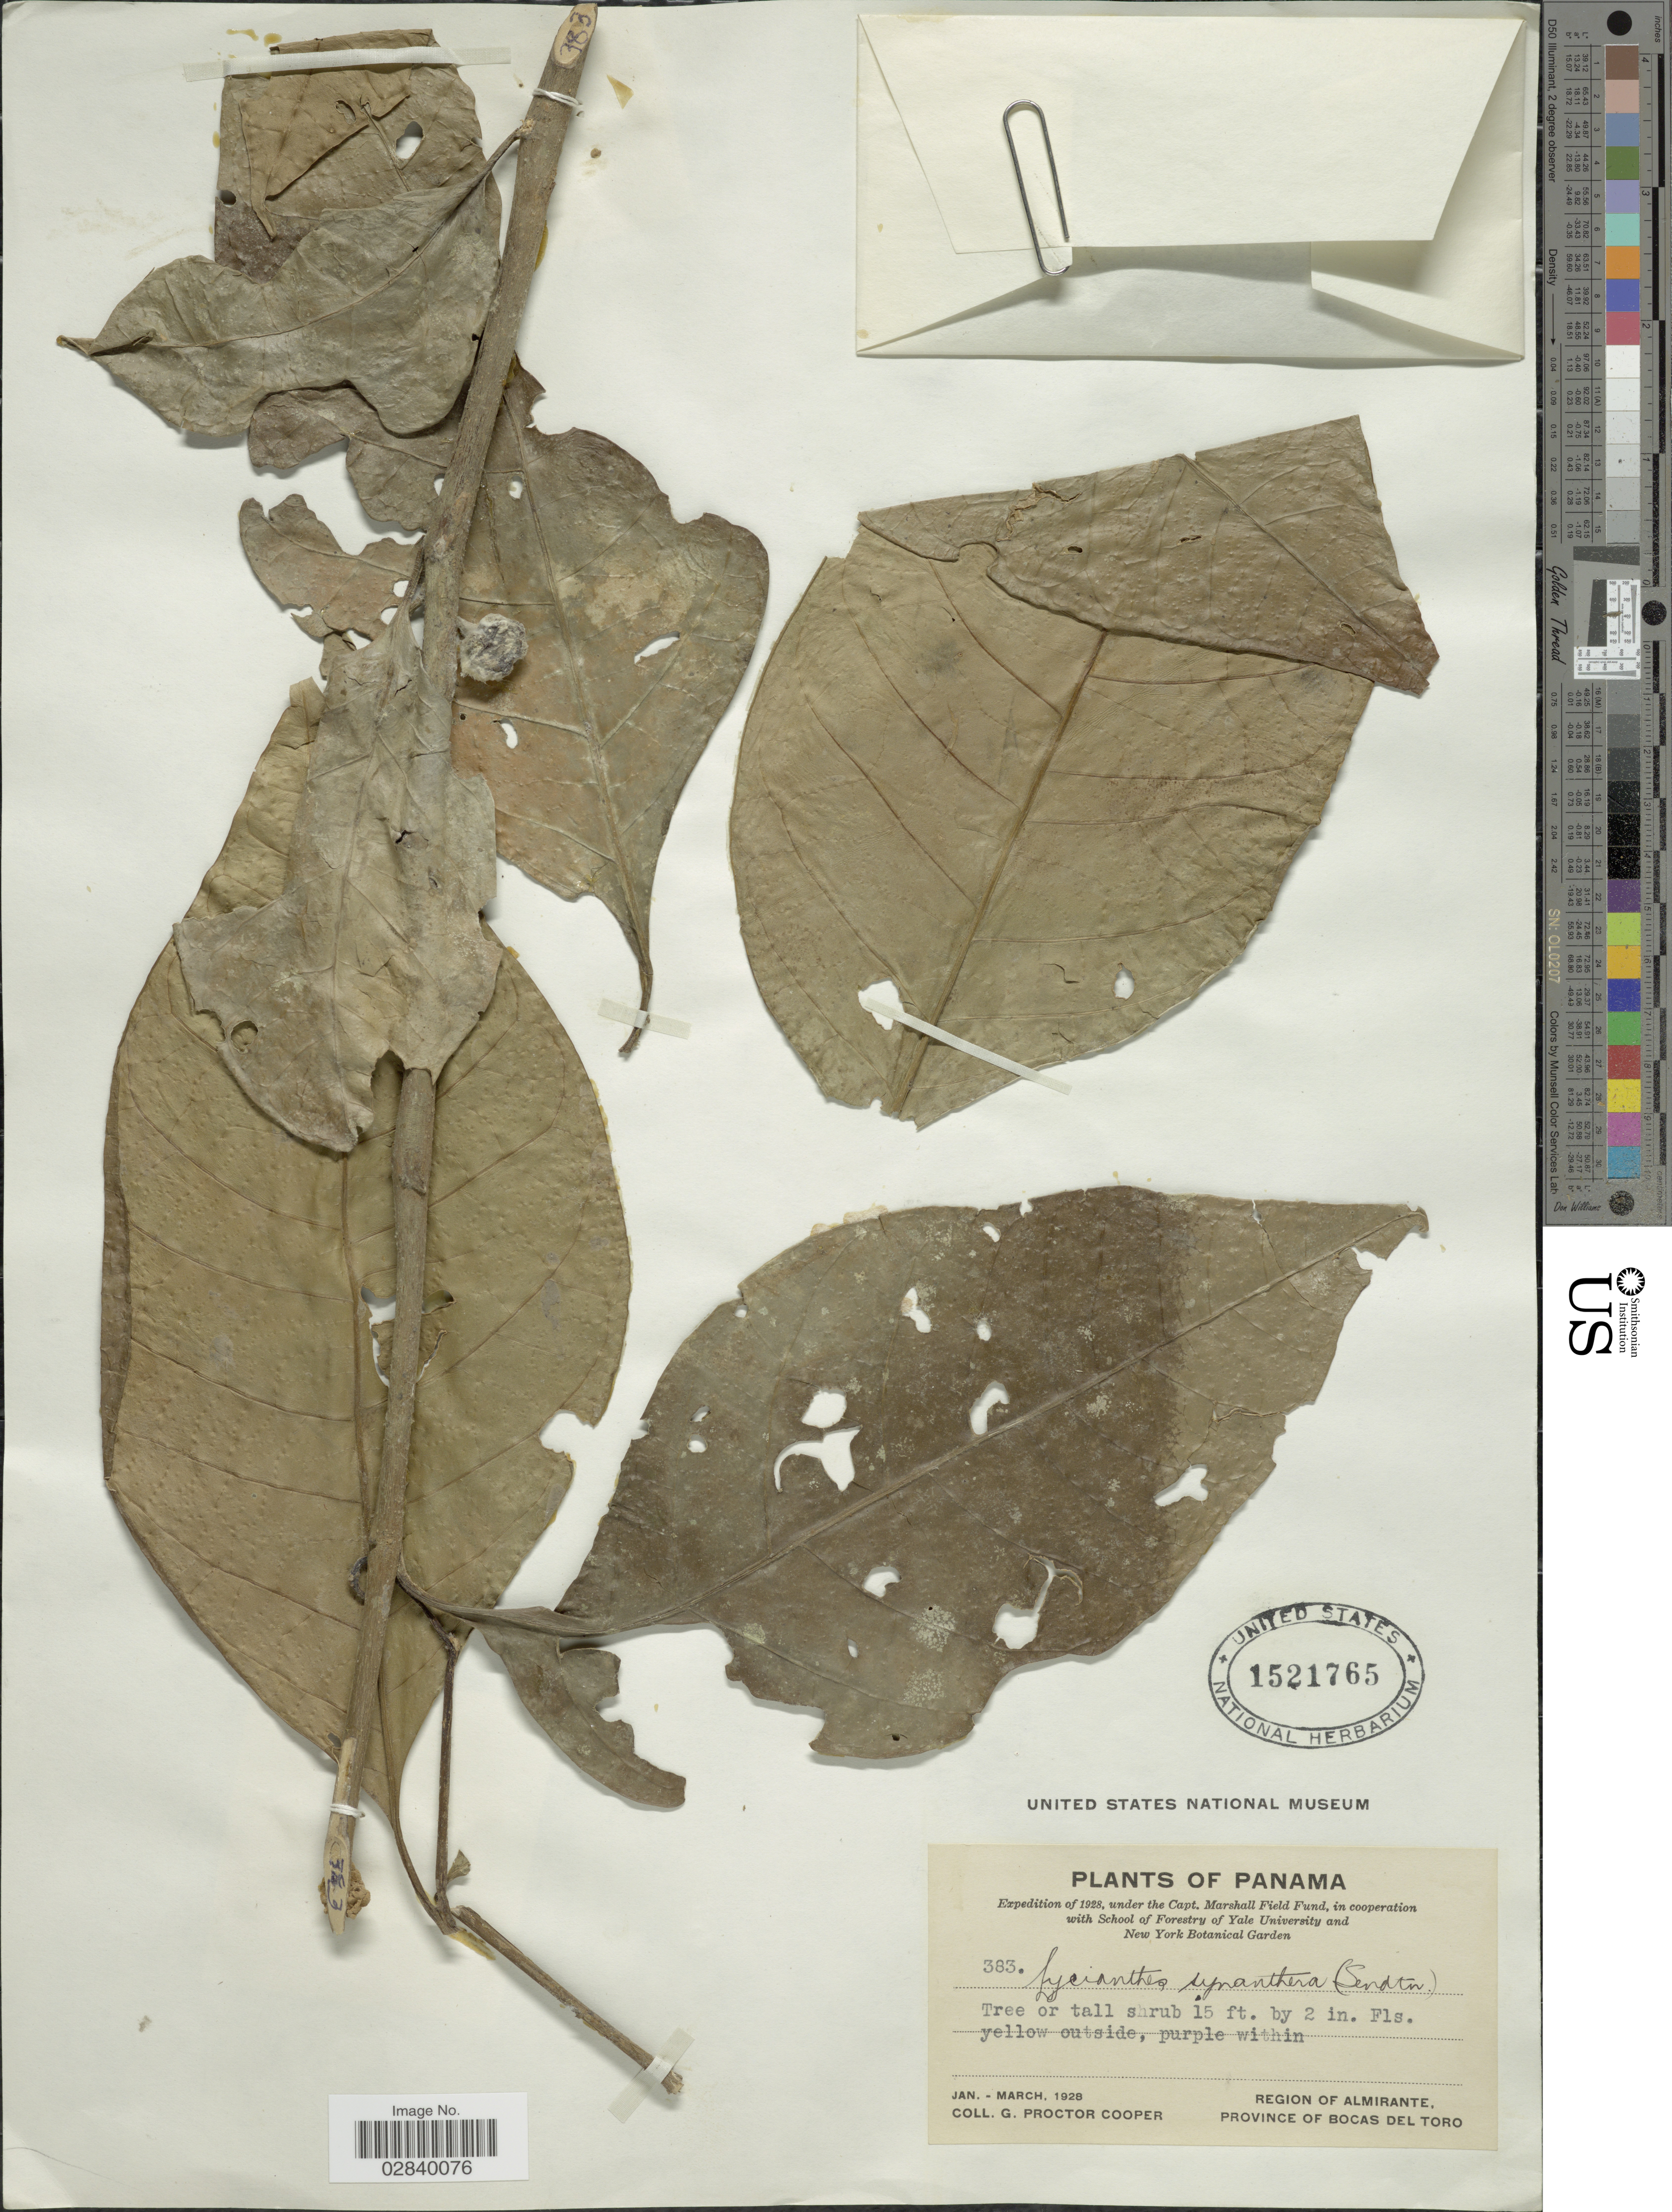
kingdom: Plantae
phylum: Tracheophyta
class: Magnoliopsida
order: Solanales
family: Solanaceae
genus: Lycianthes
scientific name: Lycianthes synanthera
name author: (Sendtn.) Bitter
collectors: G. Cooper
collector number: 383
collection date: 1928-01/1928-03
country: Panama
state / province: Bocas del Toro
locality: Region of Almirante.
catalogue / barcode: US 1521765